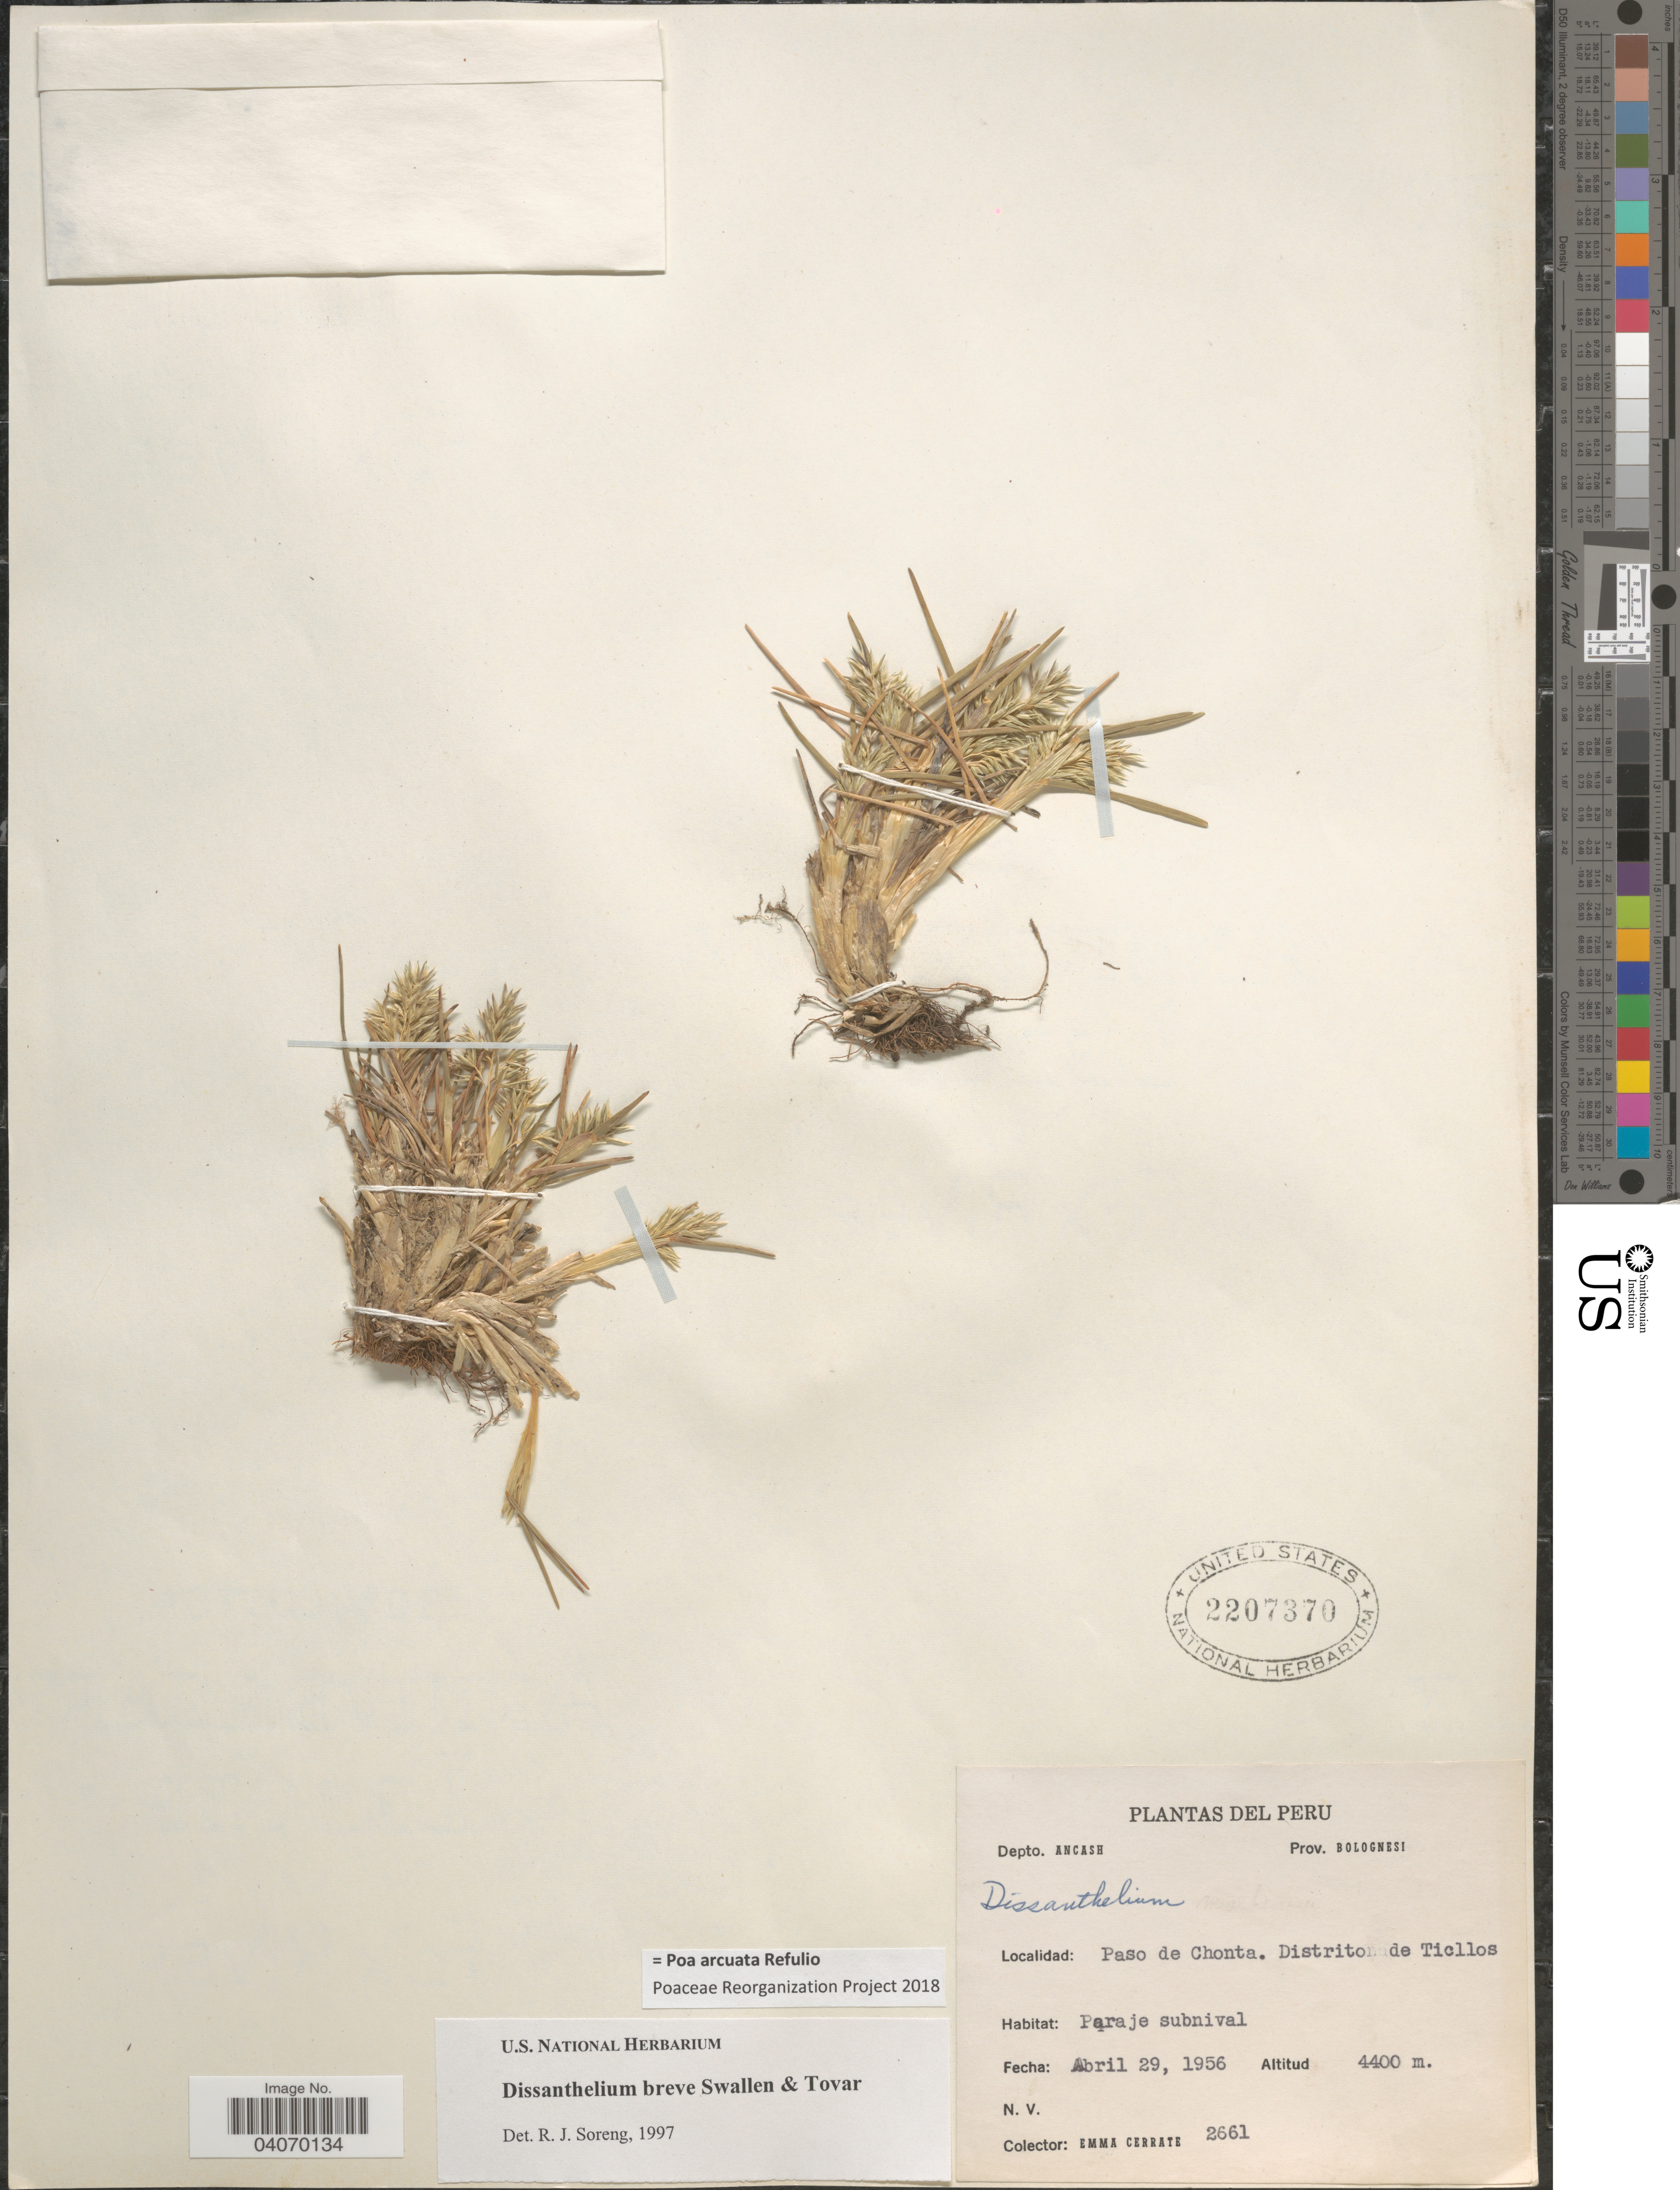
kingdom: Plantae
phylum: Tracheophyta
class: Liliopsida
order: Poales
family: Poaceae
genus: Poa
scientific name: Poa arcuata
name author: Refulio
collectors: E. Cerrate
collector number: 2661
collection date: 1956-04-29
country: Peru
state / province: Ancash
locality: Depto. Ancash. Prov. Bolognesi. Paso de Chonta. Distrito de Ticllos. Paraje subnival.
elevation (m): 4400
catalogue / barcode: US 2207370